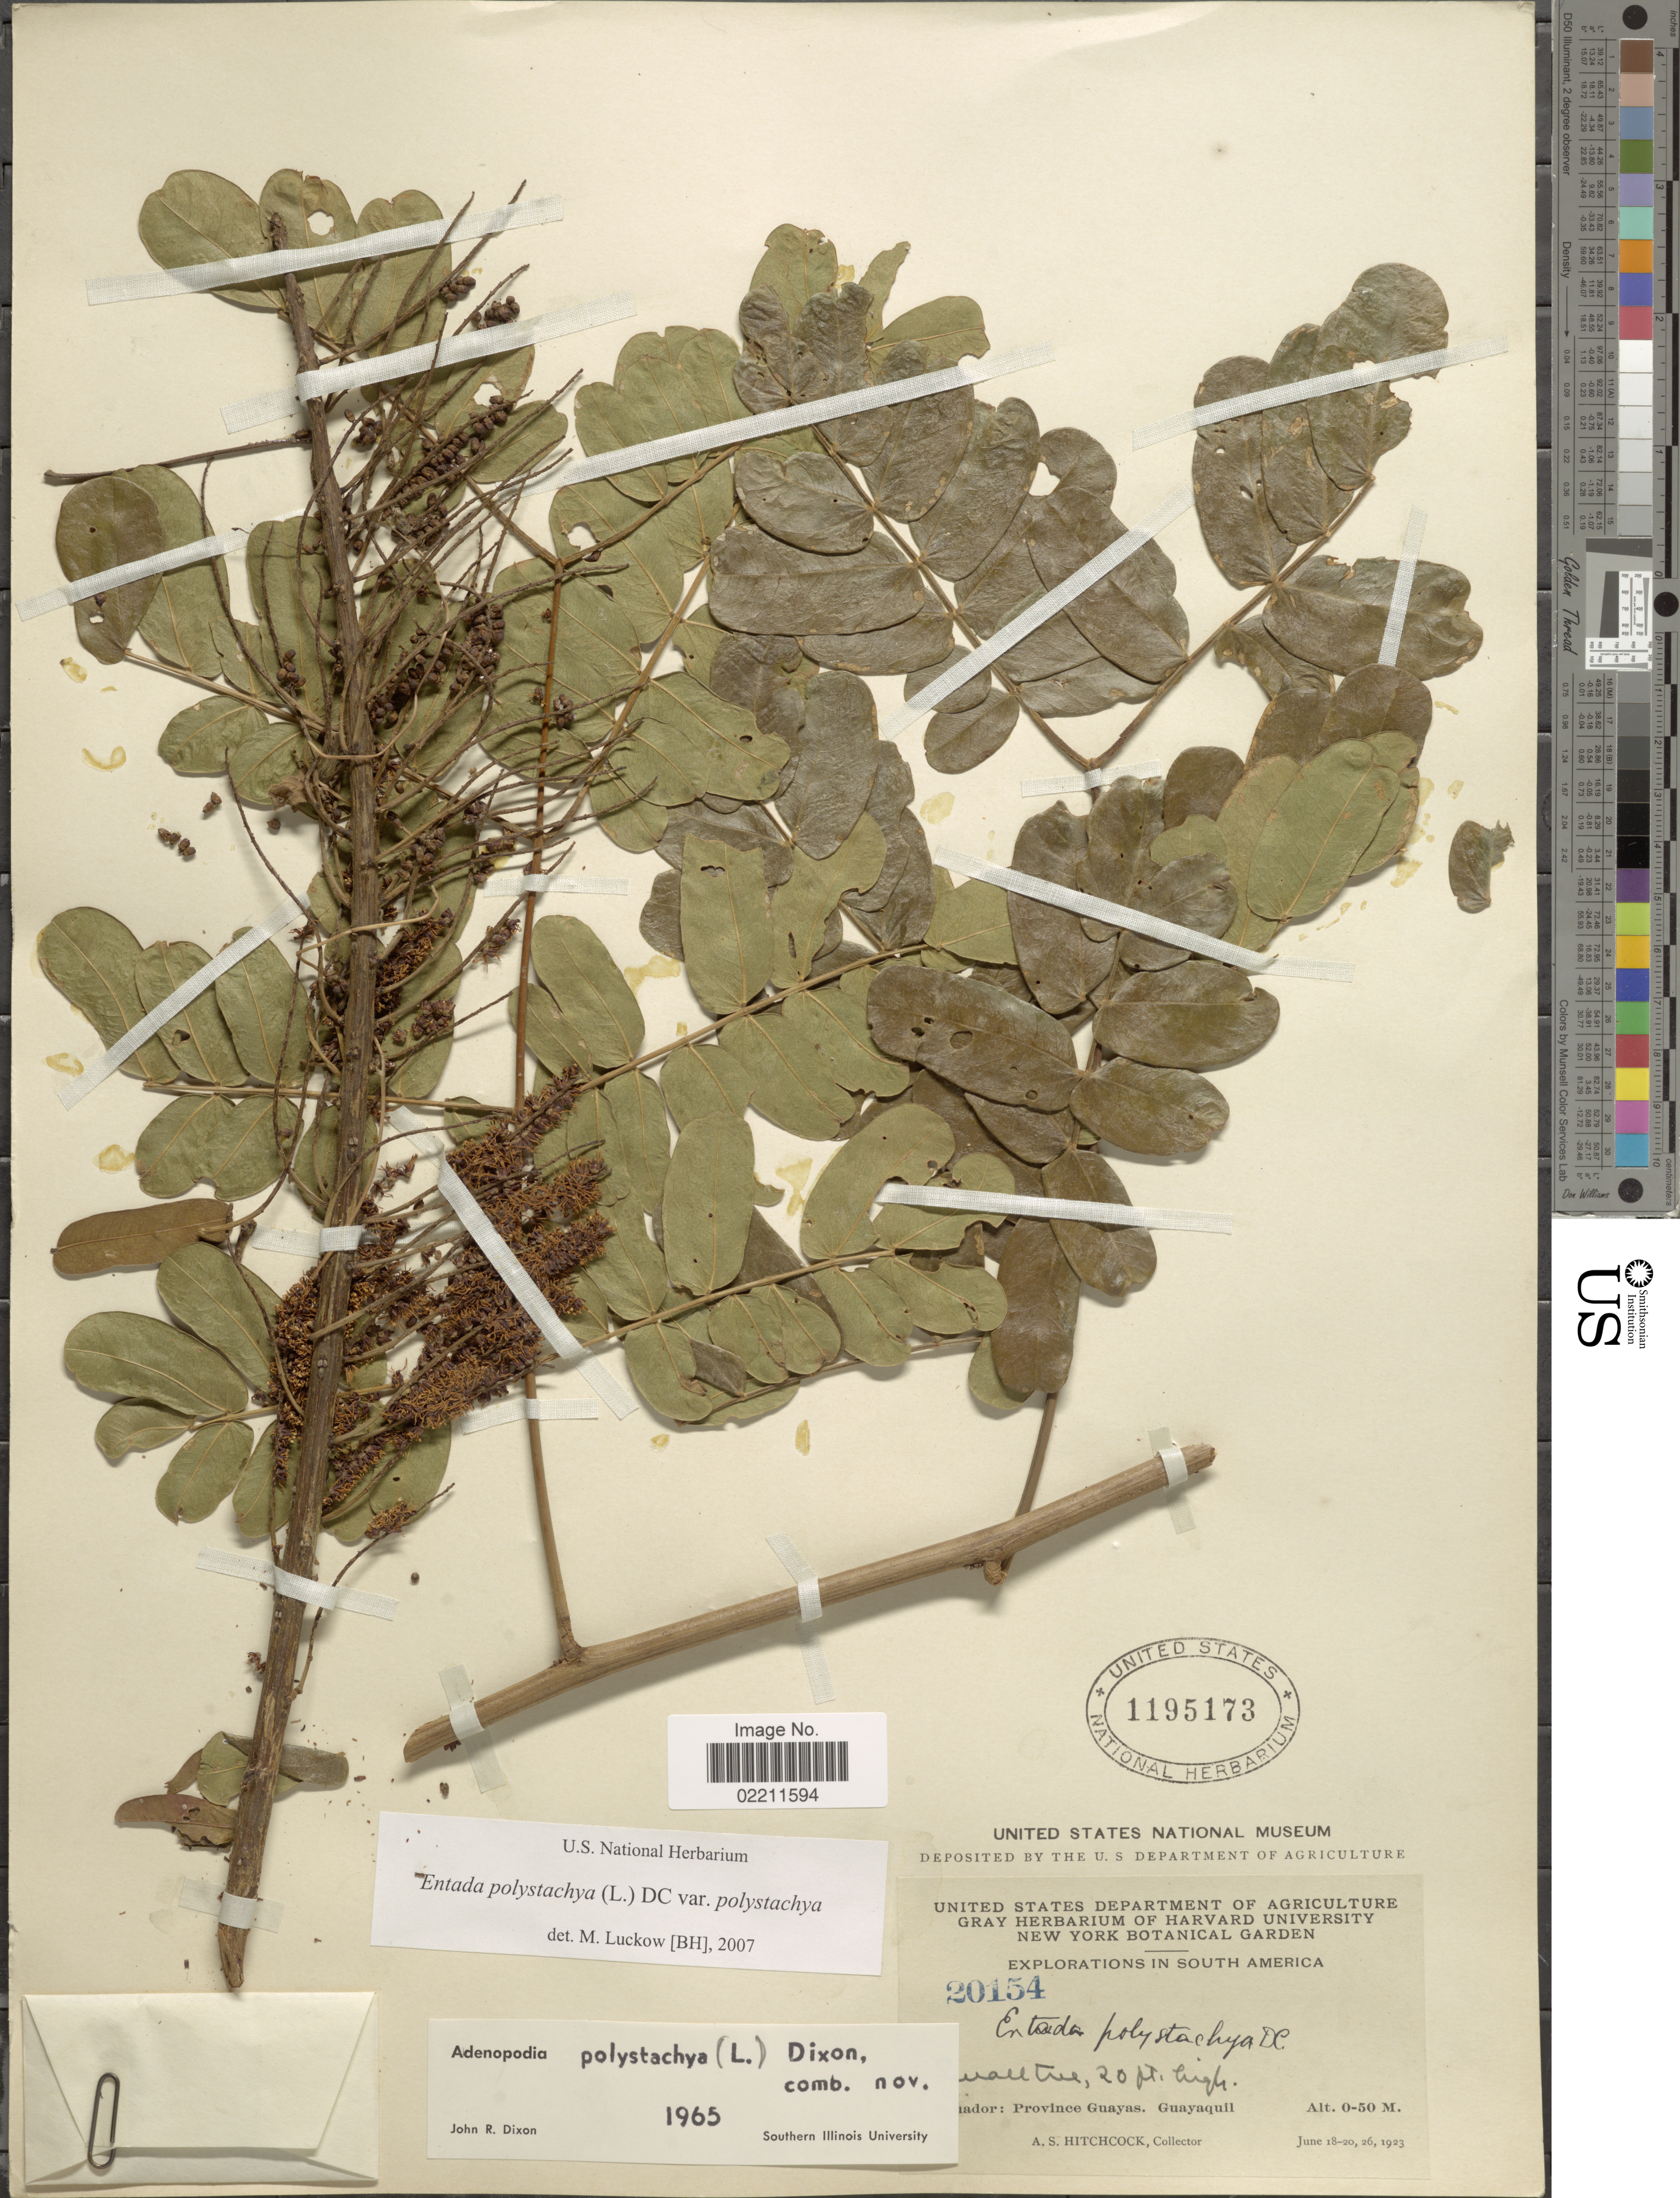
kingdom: Plantae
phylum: Tracheophyta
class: Magnoliopsida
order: Fabales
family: Fabaceae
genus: Entada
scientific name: Entada polystachya var. polystachya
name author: (L.) DC.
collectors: A. S. Hitchcock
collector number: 20154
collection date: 1923-06-18/1923-06-26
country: Ecuador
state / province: Guayas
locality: Province Guayas, Guayaquil. South America.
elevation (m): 0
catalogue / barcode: US 1195173